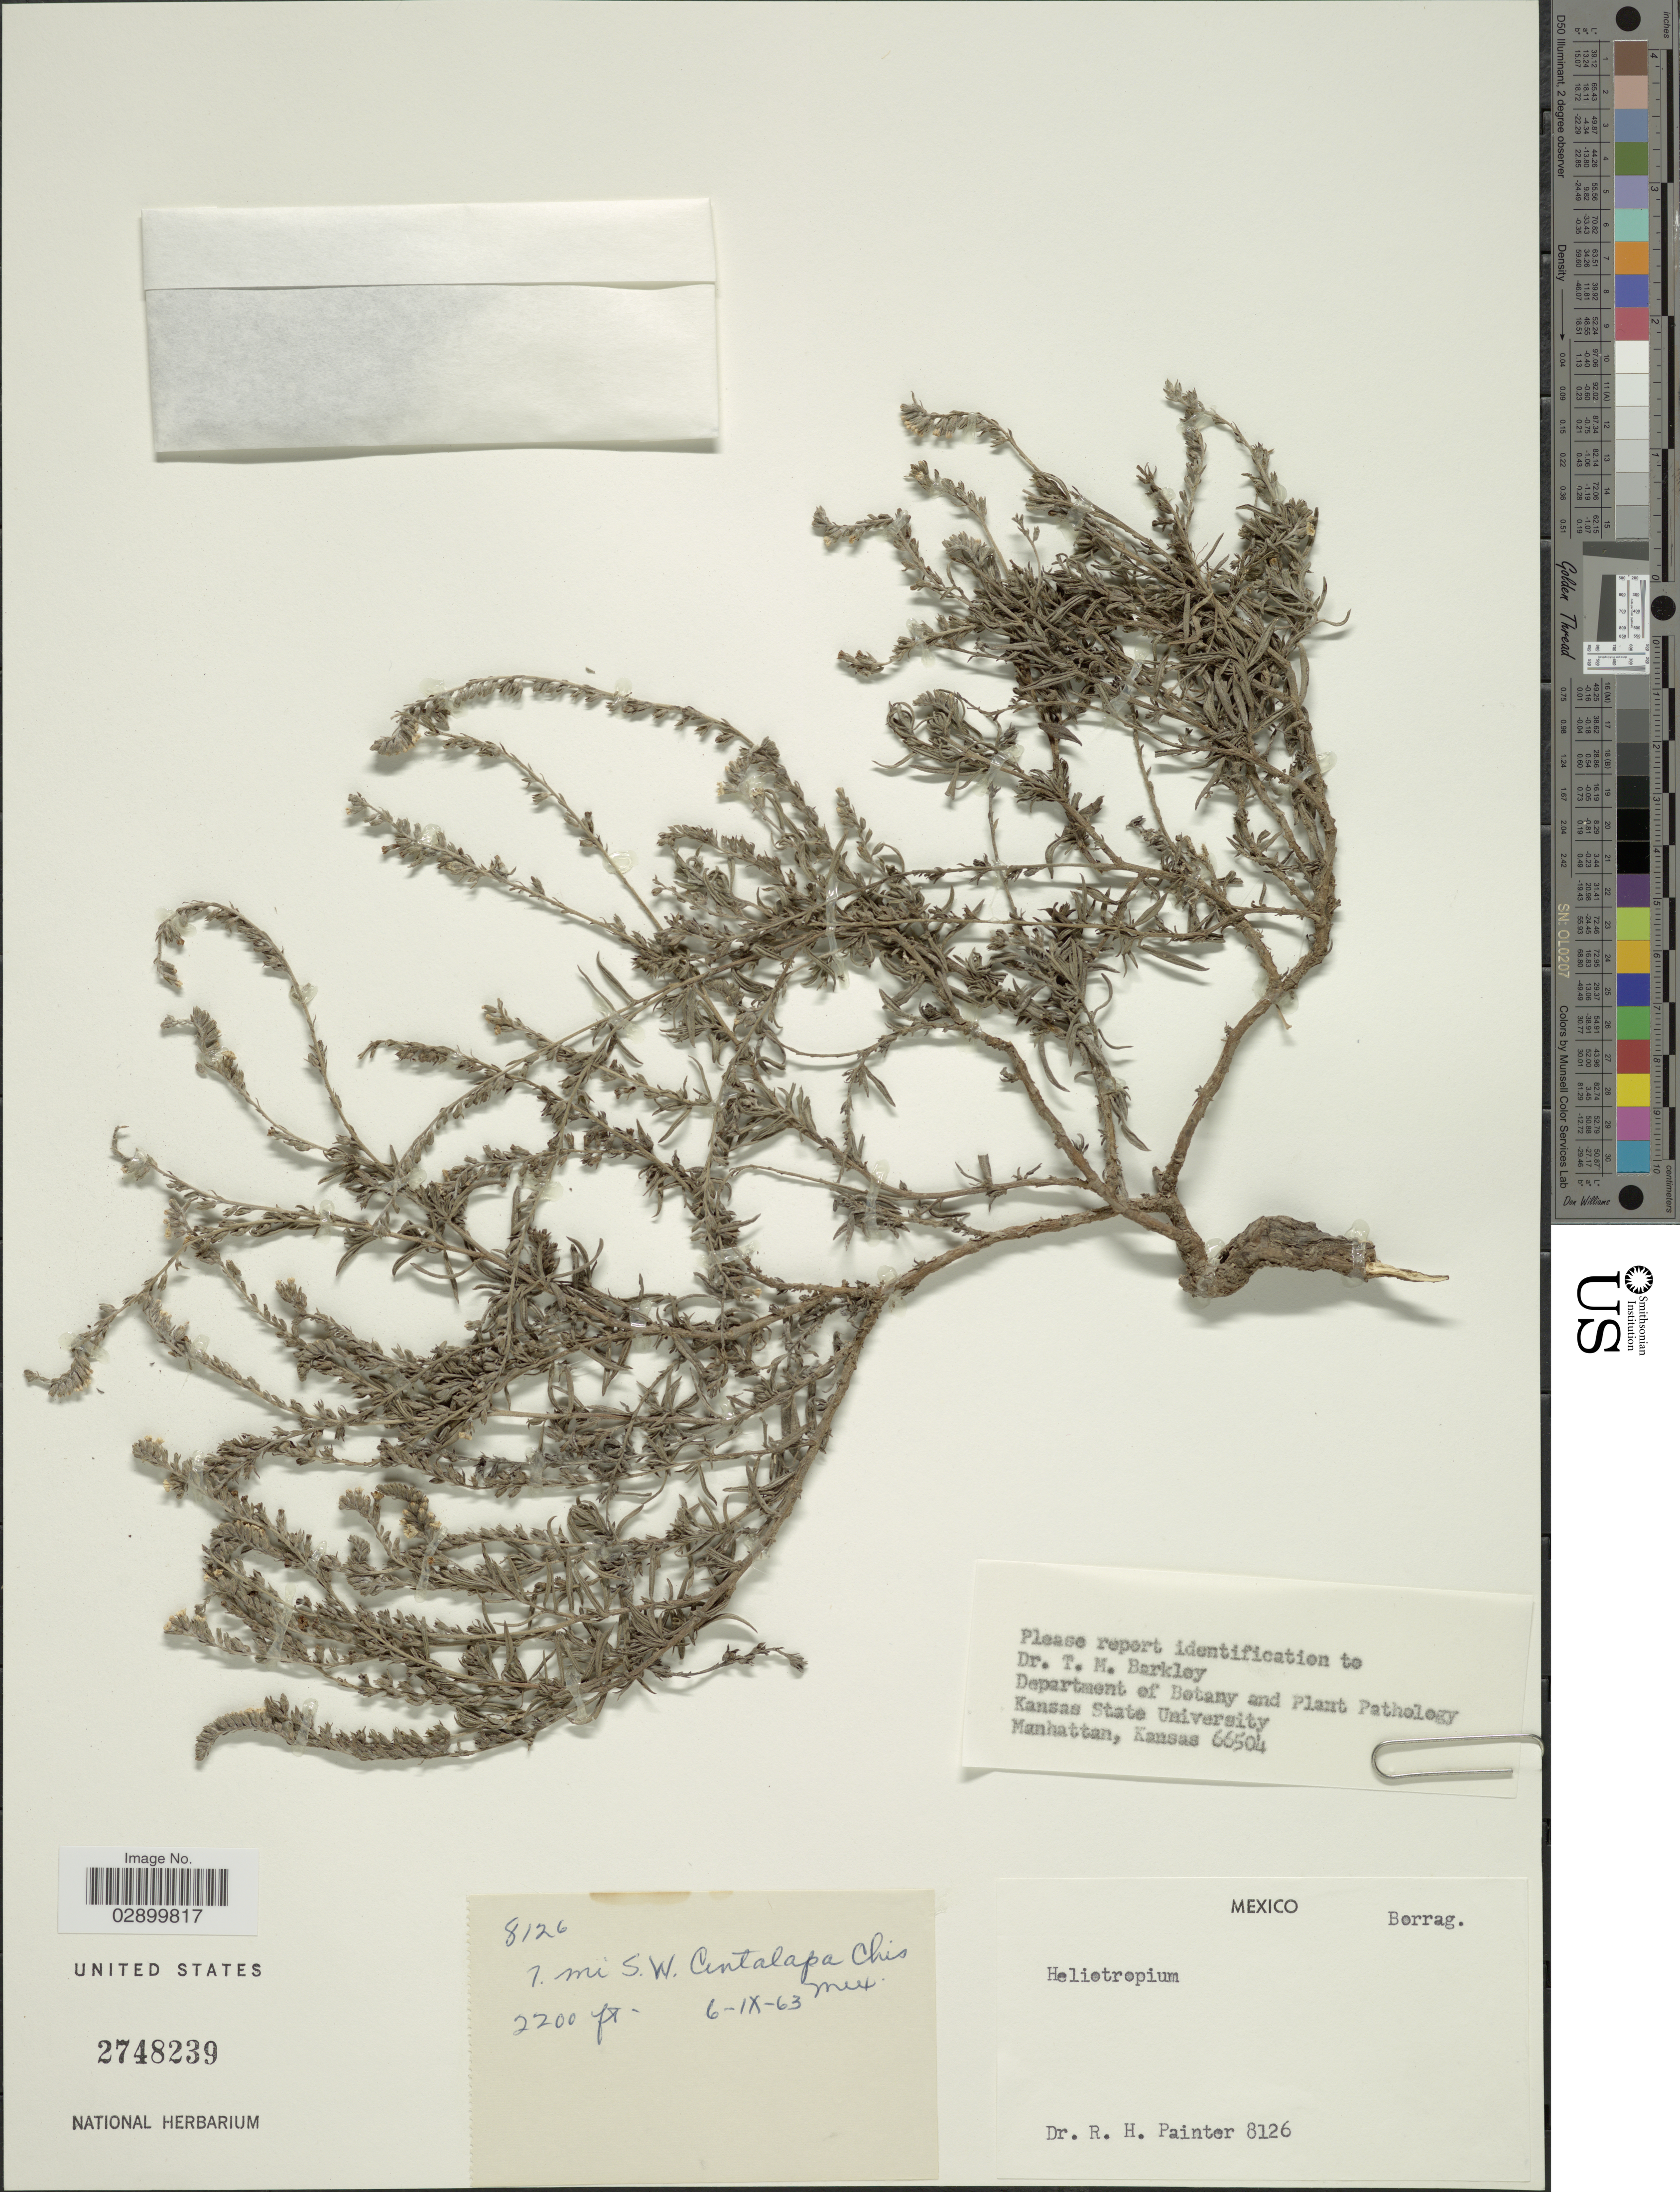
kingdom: Plantae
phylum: Tracheophyta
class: Magnoliopsida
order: Boraginales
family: Heliotropiaceae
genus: Heliotropium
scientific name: Heliotropium sp.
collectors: Painter, R. H.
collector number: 8126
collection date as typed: Transcribed d/m/y: 6/9/63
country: Mexico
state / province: Chiapas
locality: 1 mi S.W. Cintalapa, Chis.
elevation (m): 671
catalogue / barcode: US 2748239